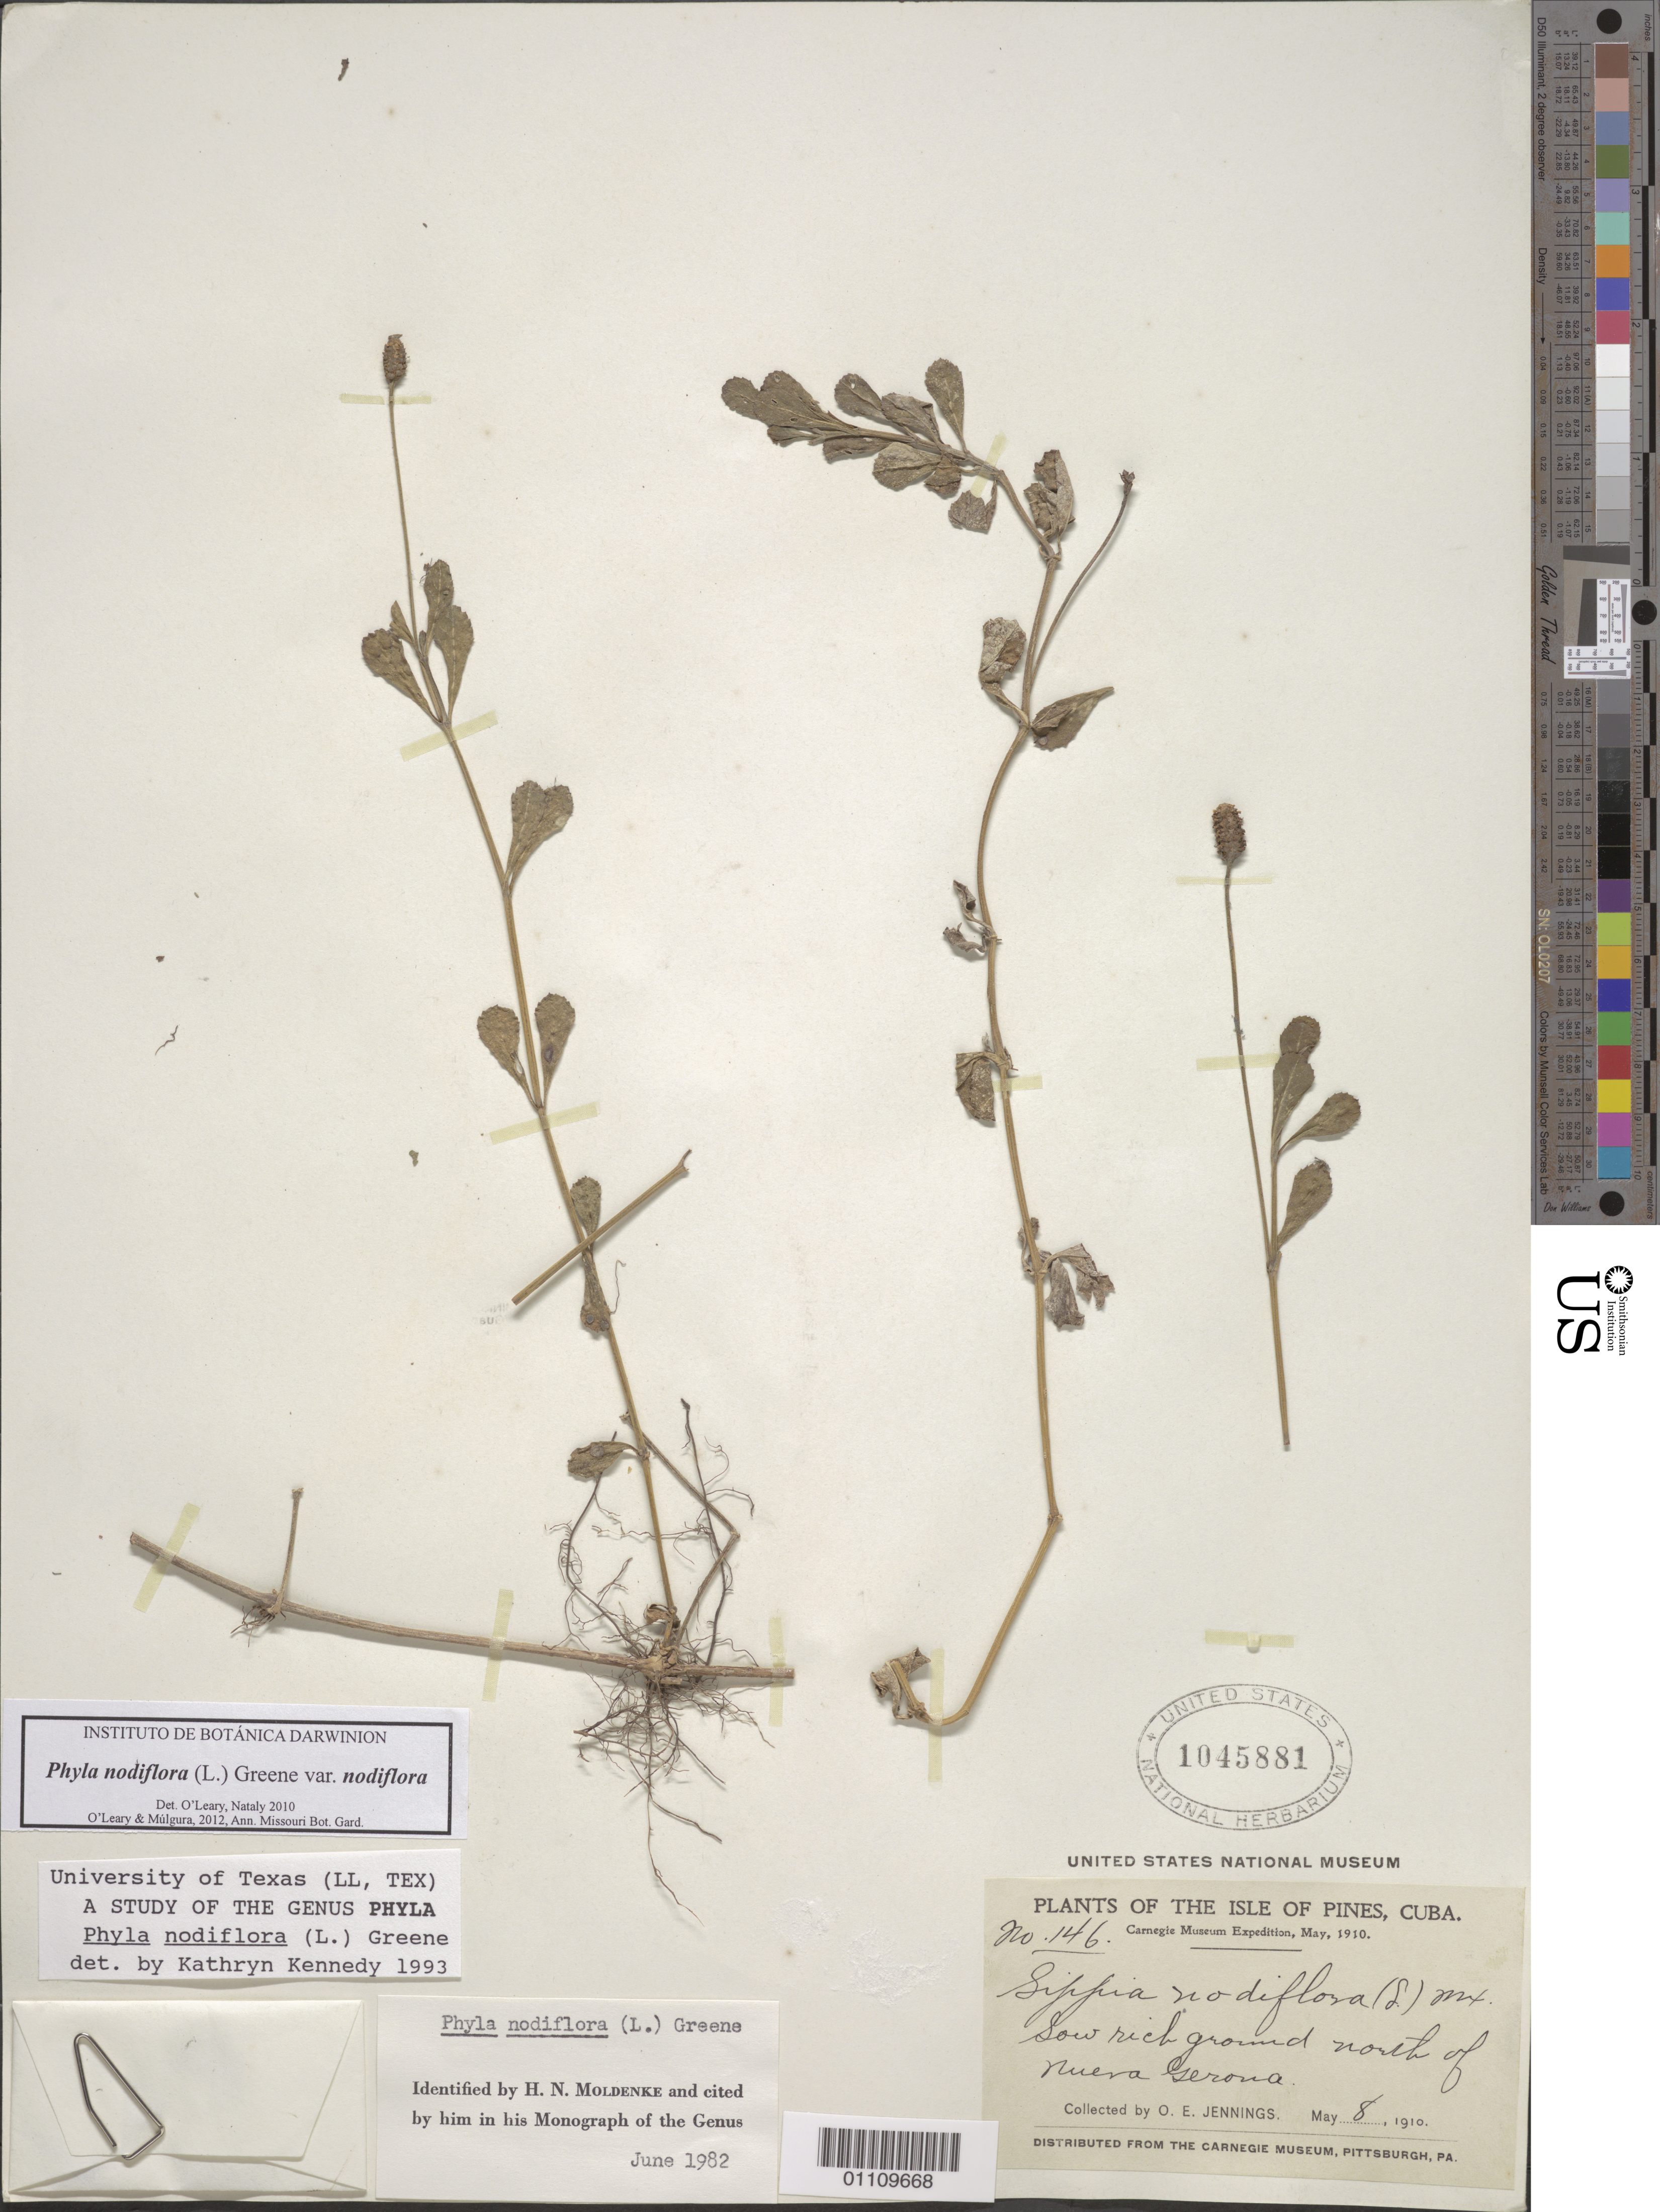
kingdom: Plantae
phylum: Tracheophyta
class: Magnoliopsida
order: Lamiales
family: Verbenaceae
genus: Phyla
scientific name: Phyla nodiflora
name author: (L.) Greene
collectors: O. E. Jennings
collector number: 146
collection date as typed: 08 May 1910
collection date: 1910-05-08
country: Cuba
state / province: Isla de La Juventud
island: Isla de la Juventud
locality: Nueva Gerona, N of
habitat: Low rich ground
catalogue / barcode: US 1045881